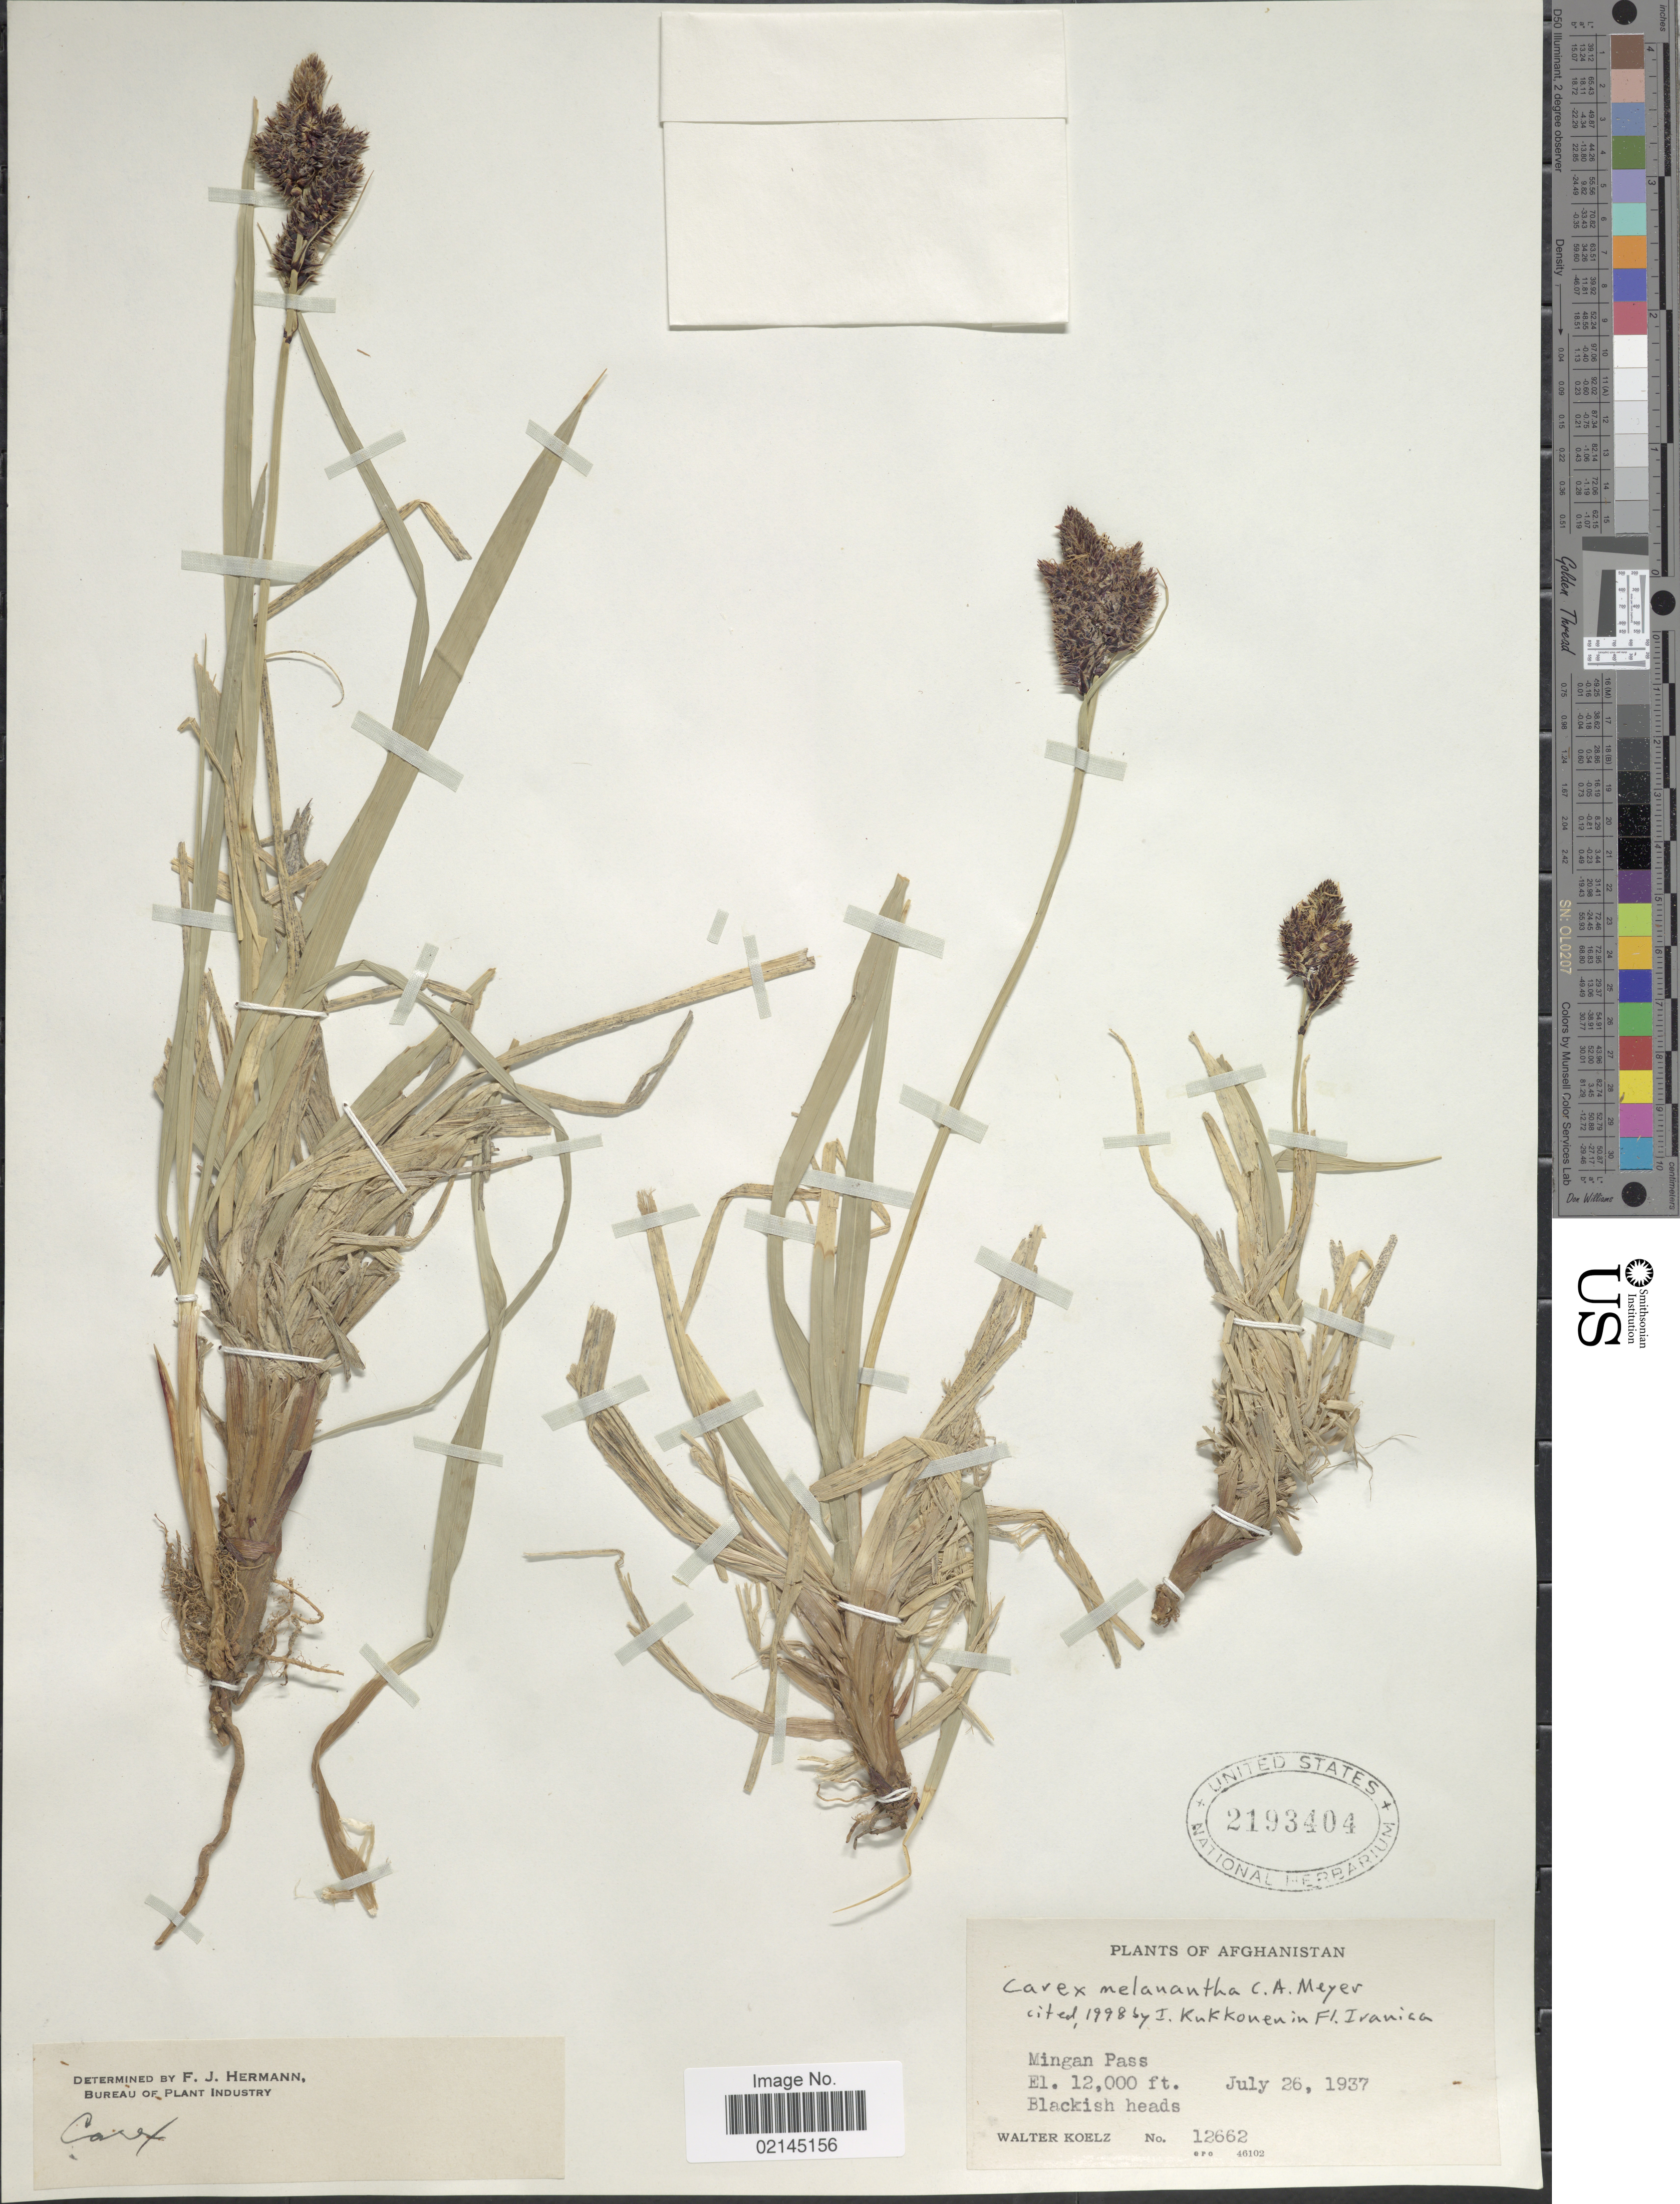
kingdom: Plantae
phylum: Tracheophyta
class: Liliopsida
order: Poales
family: Cyperaceae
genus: Carex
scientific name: Carex melanantha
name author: C.A. Mey.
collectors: W. N. Koelz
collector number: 12662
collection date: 1937-07-26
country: Afghanistan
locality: Mingan Pas, Blackish heads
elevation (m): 3658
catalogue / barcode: US 2193404